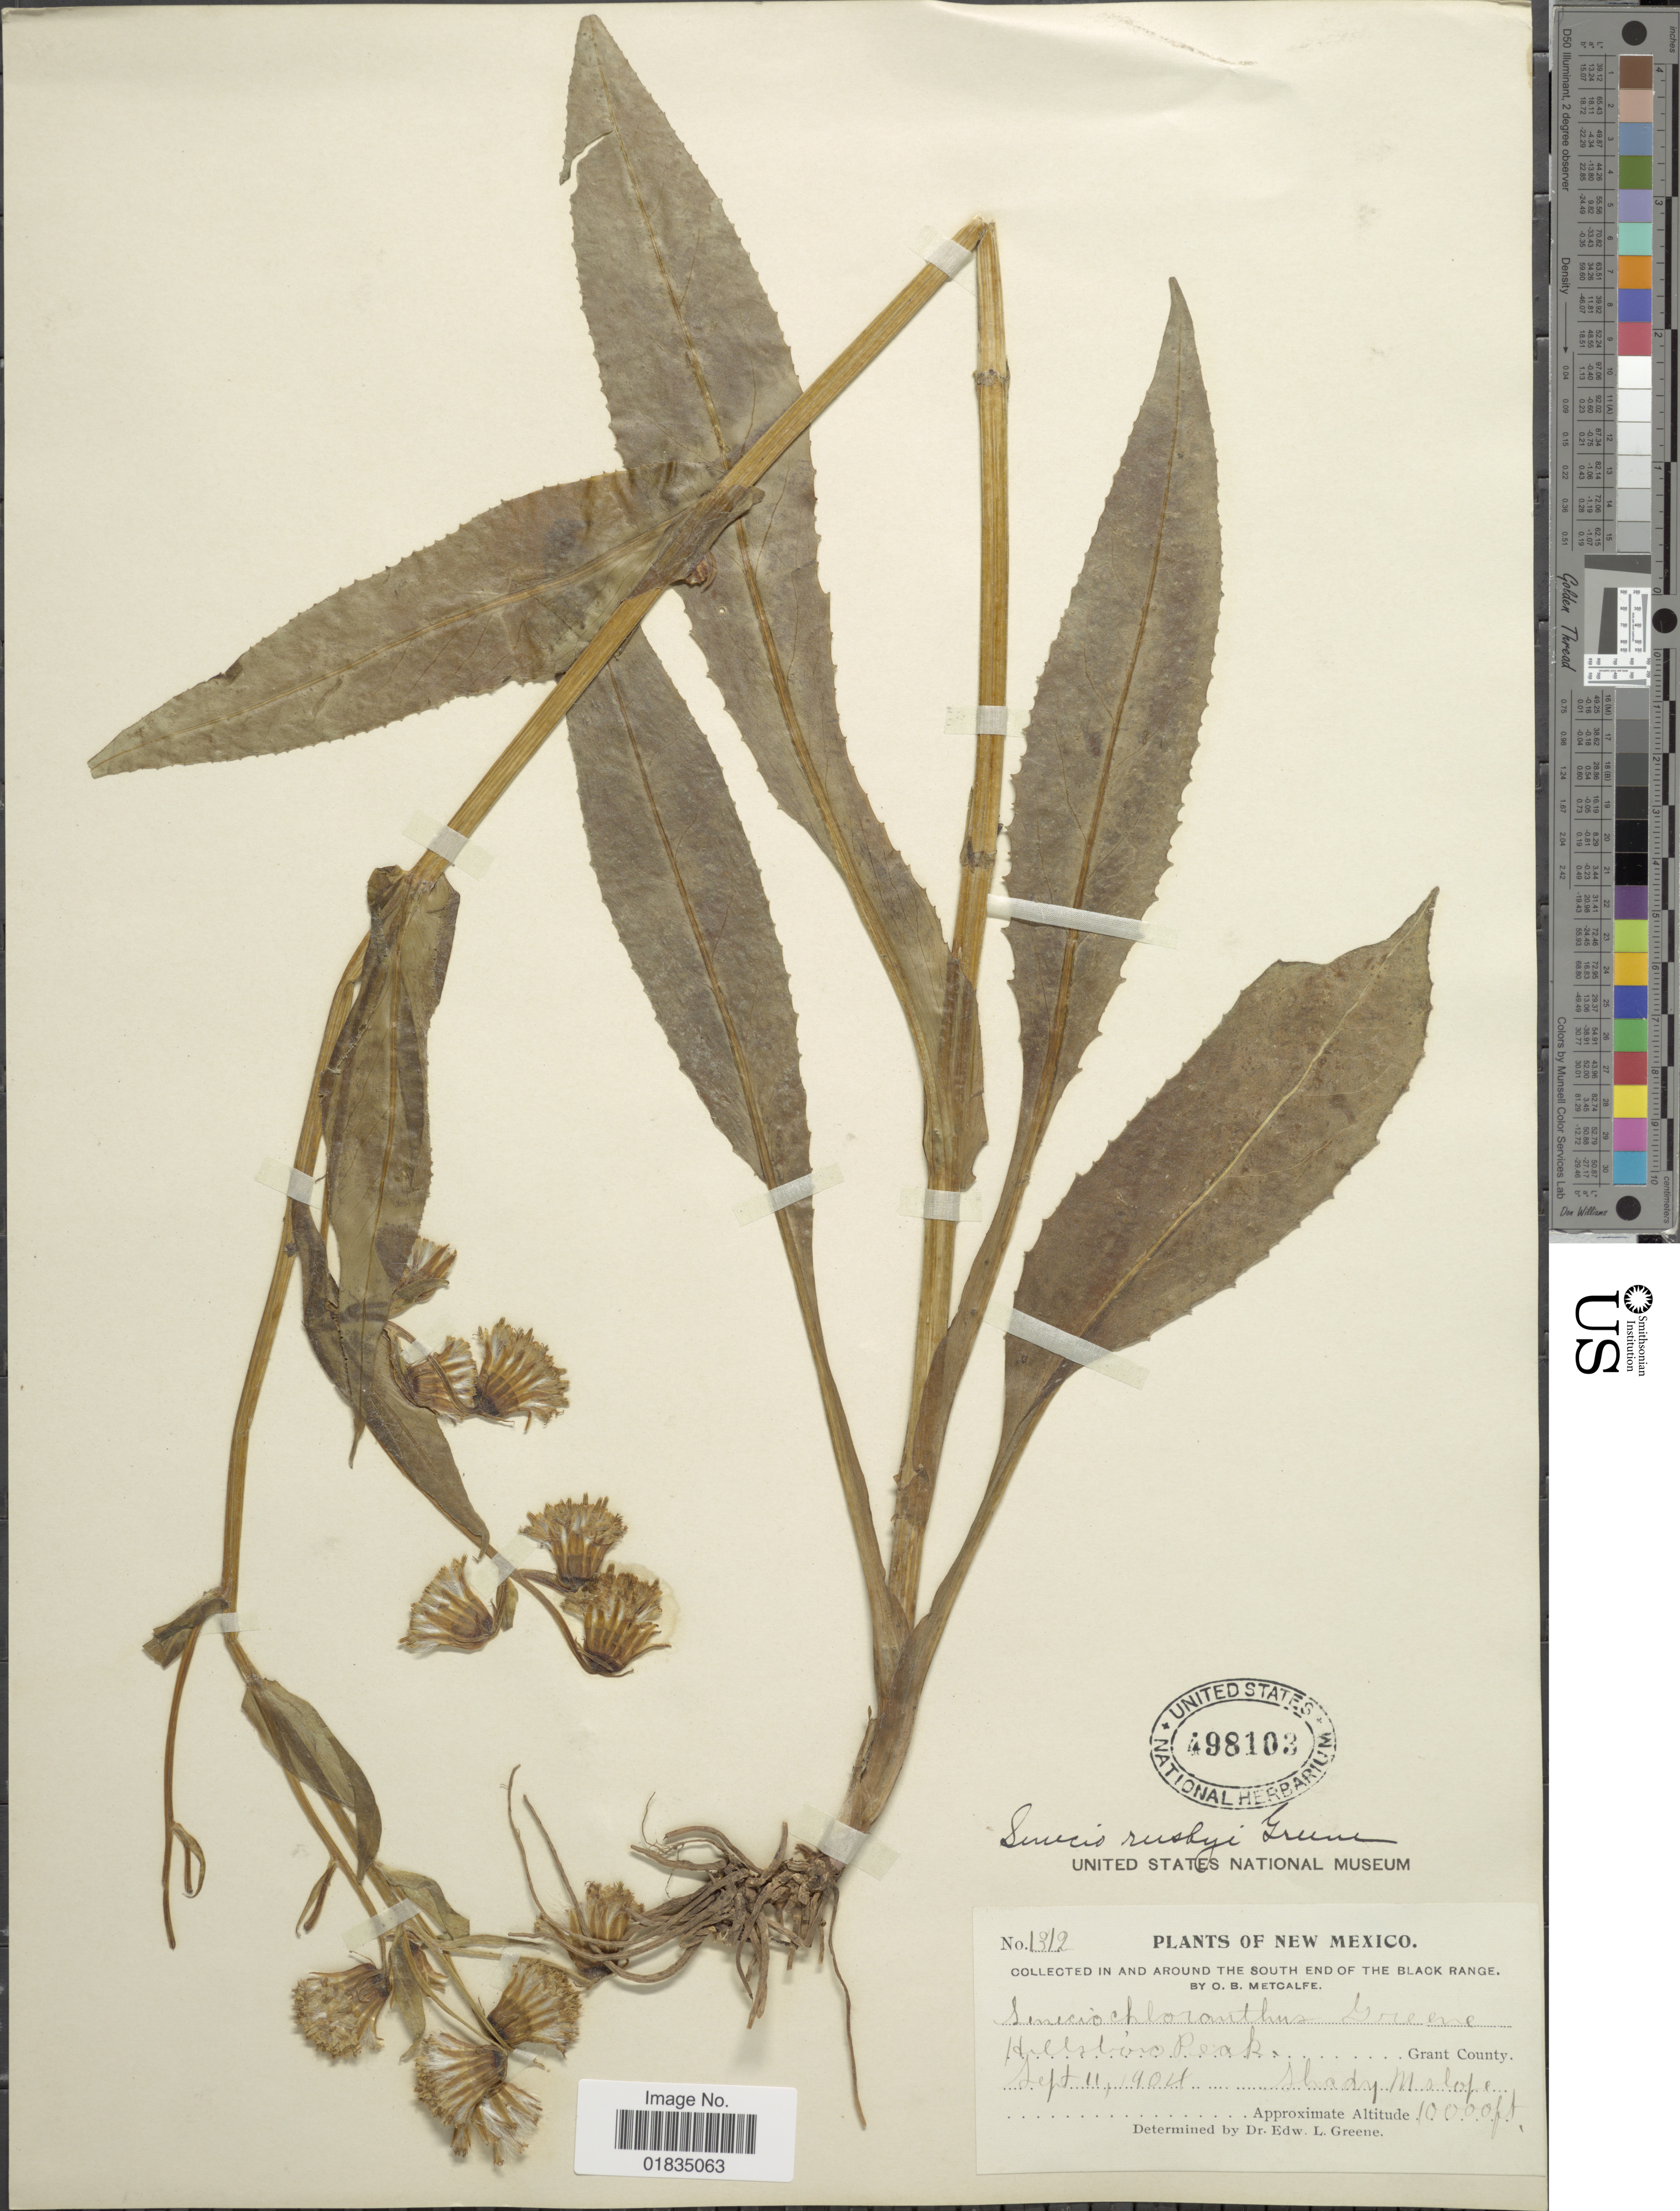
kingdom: Plantae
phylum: Tracheophyta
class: Magnoliopsida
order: Asterales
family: Asteraceae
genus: Senecio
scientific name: Senecio bigelovii var. bigelovii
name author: A. Gray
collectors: O. B. Metcalfe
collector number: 1312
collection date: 1901-09-11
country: United States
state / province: New Mexico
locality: Hillsbrook Peak, Grant County, in and around the south end of the Black Range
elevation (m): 3048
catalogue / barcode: US 498103